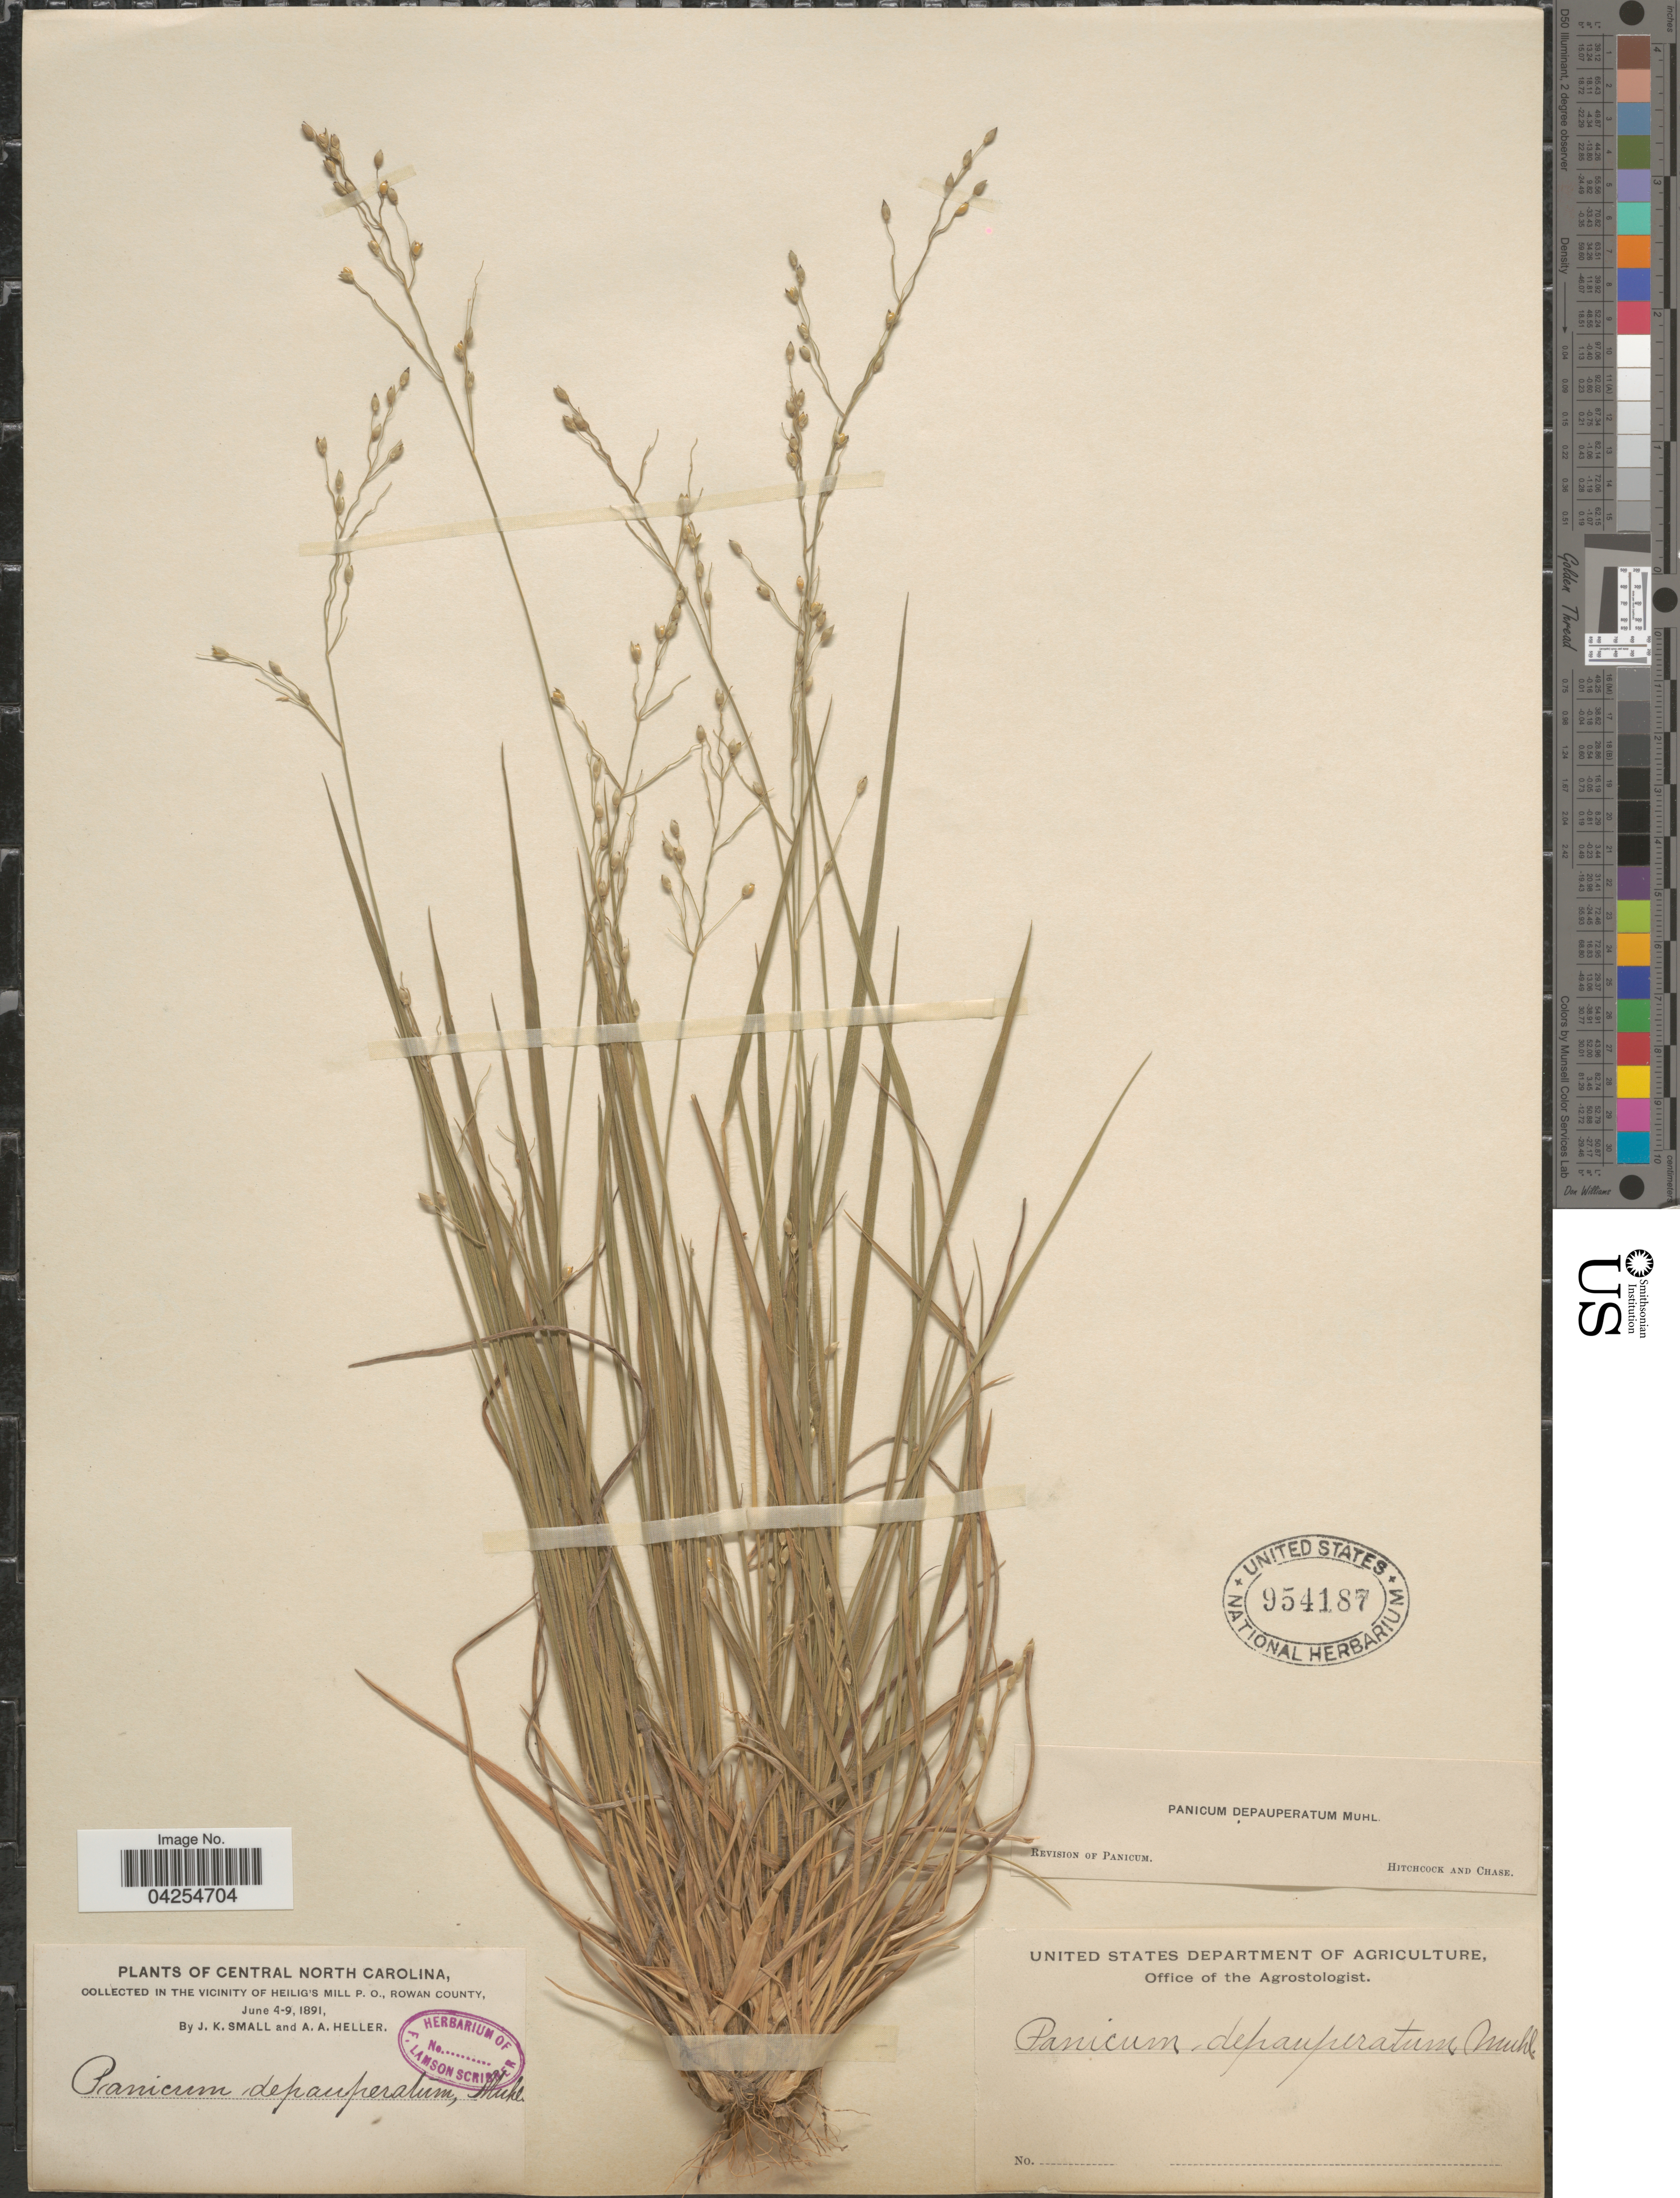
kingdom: Plantae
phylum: Tracheophyta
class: Liliopsida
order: Poales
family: Poaceae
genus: Dichanthelium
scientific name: Dichanthelium depauperatum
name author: (Muhl.) Gould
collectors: J. K. Small & A. A. Heller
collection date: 1891-06-04/1891-06-09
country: United States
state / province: North Carolina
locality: Central North Carolina. In the vicinity of Heilig's Mill P.O., Rowan County.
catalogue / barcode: US 954187